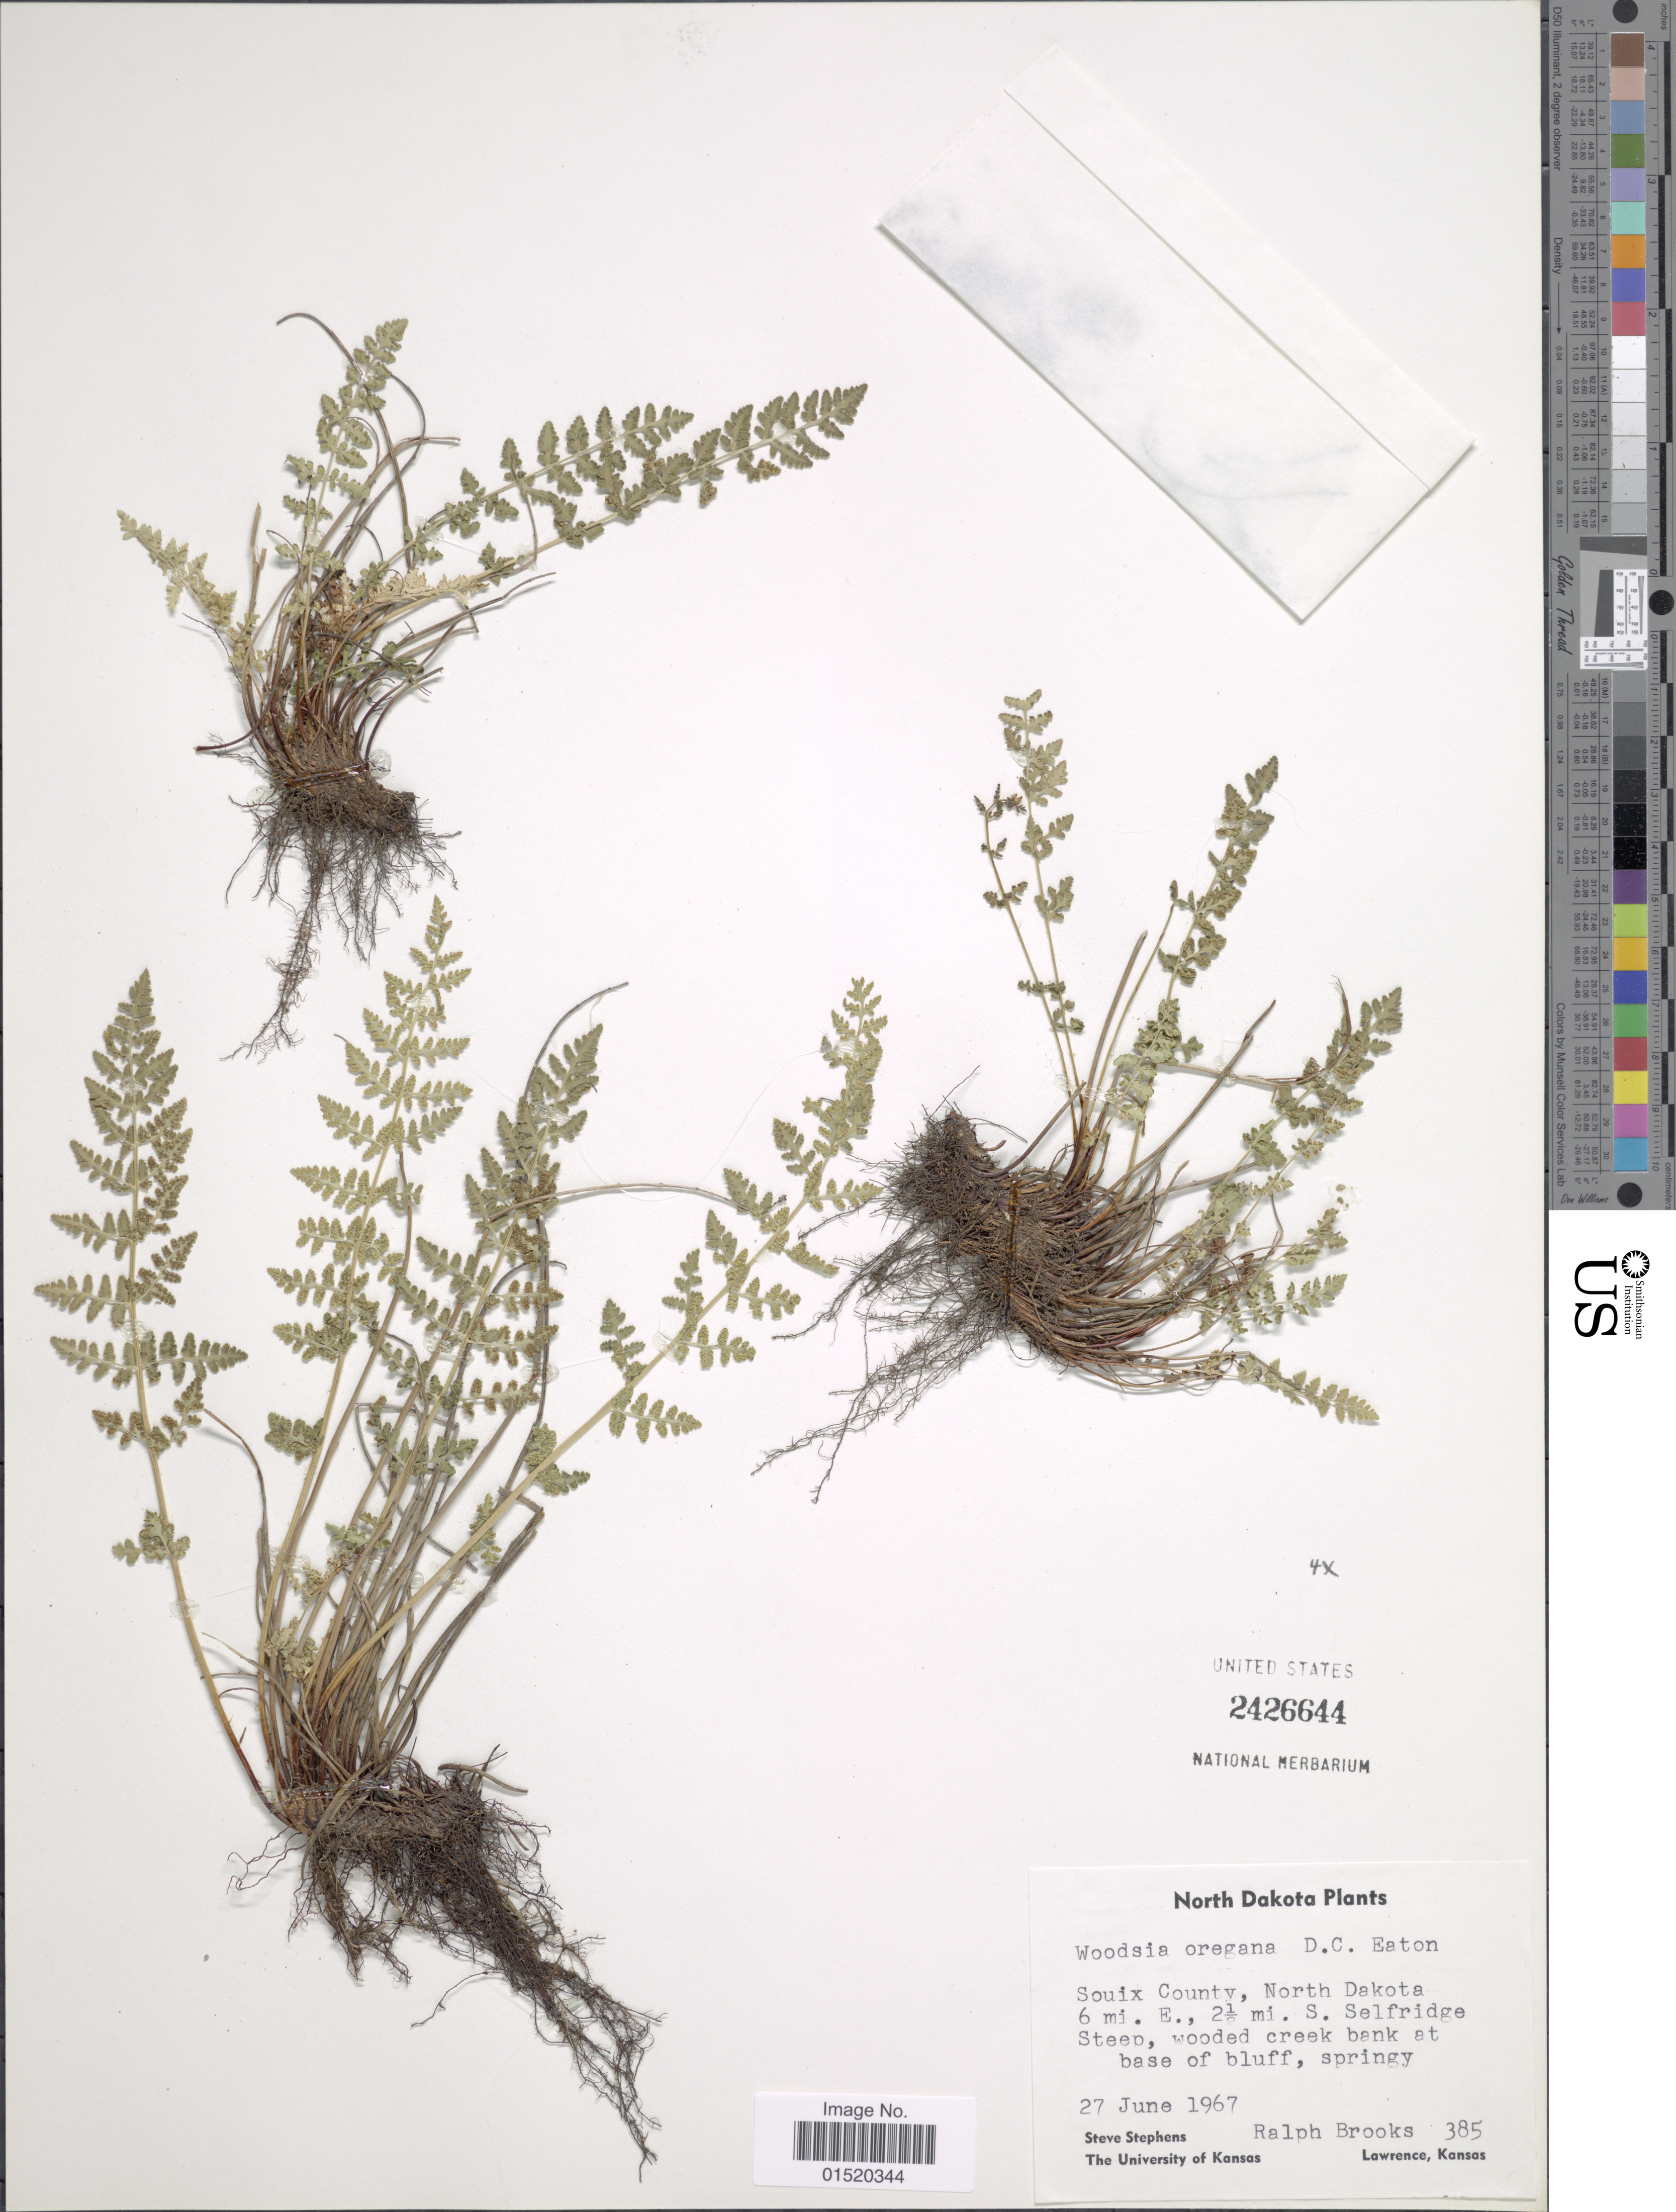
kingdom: Plantae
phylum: Tracheophyta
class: Polypodiopsida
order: Polypodiales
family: Woodsiaceae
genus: Woodsia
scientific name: Woodsia oregana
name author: D.C. Eaton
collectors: S. Stephens & R. E. Brooks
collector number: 385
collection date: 1967-06-27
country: United States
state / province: North Dakota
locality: Souix County, 6 mi. E., North Dakota 2½ mi. S Selfridge Steep, wooded creek bank at base of bluff, springy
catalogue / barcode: US 2426644